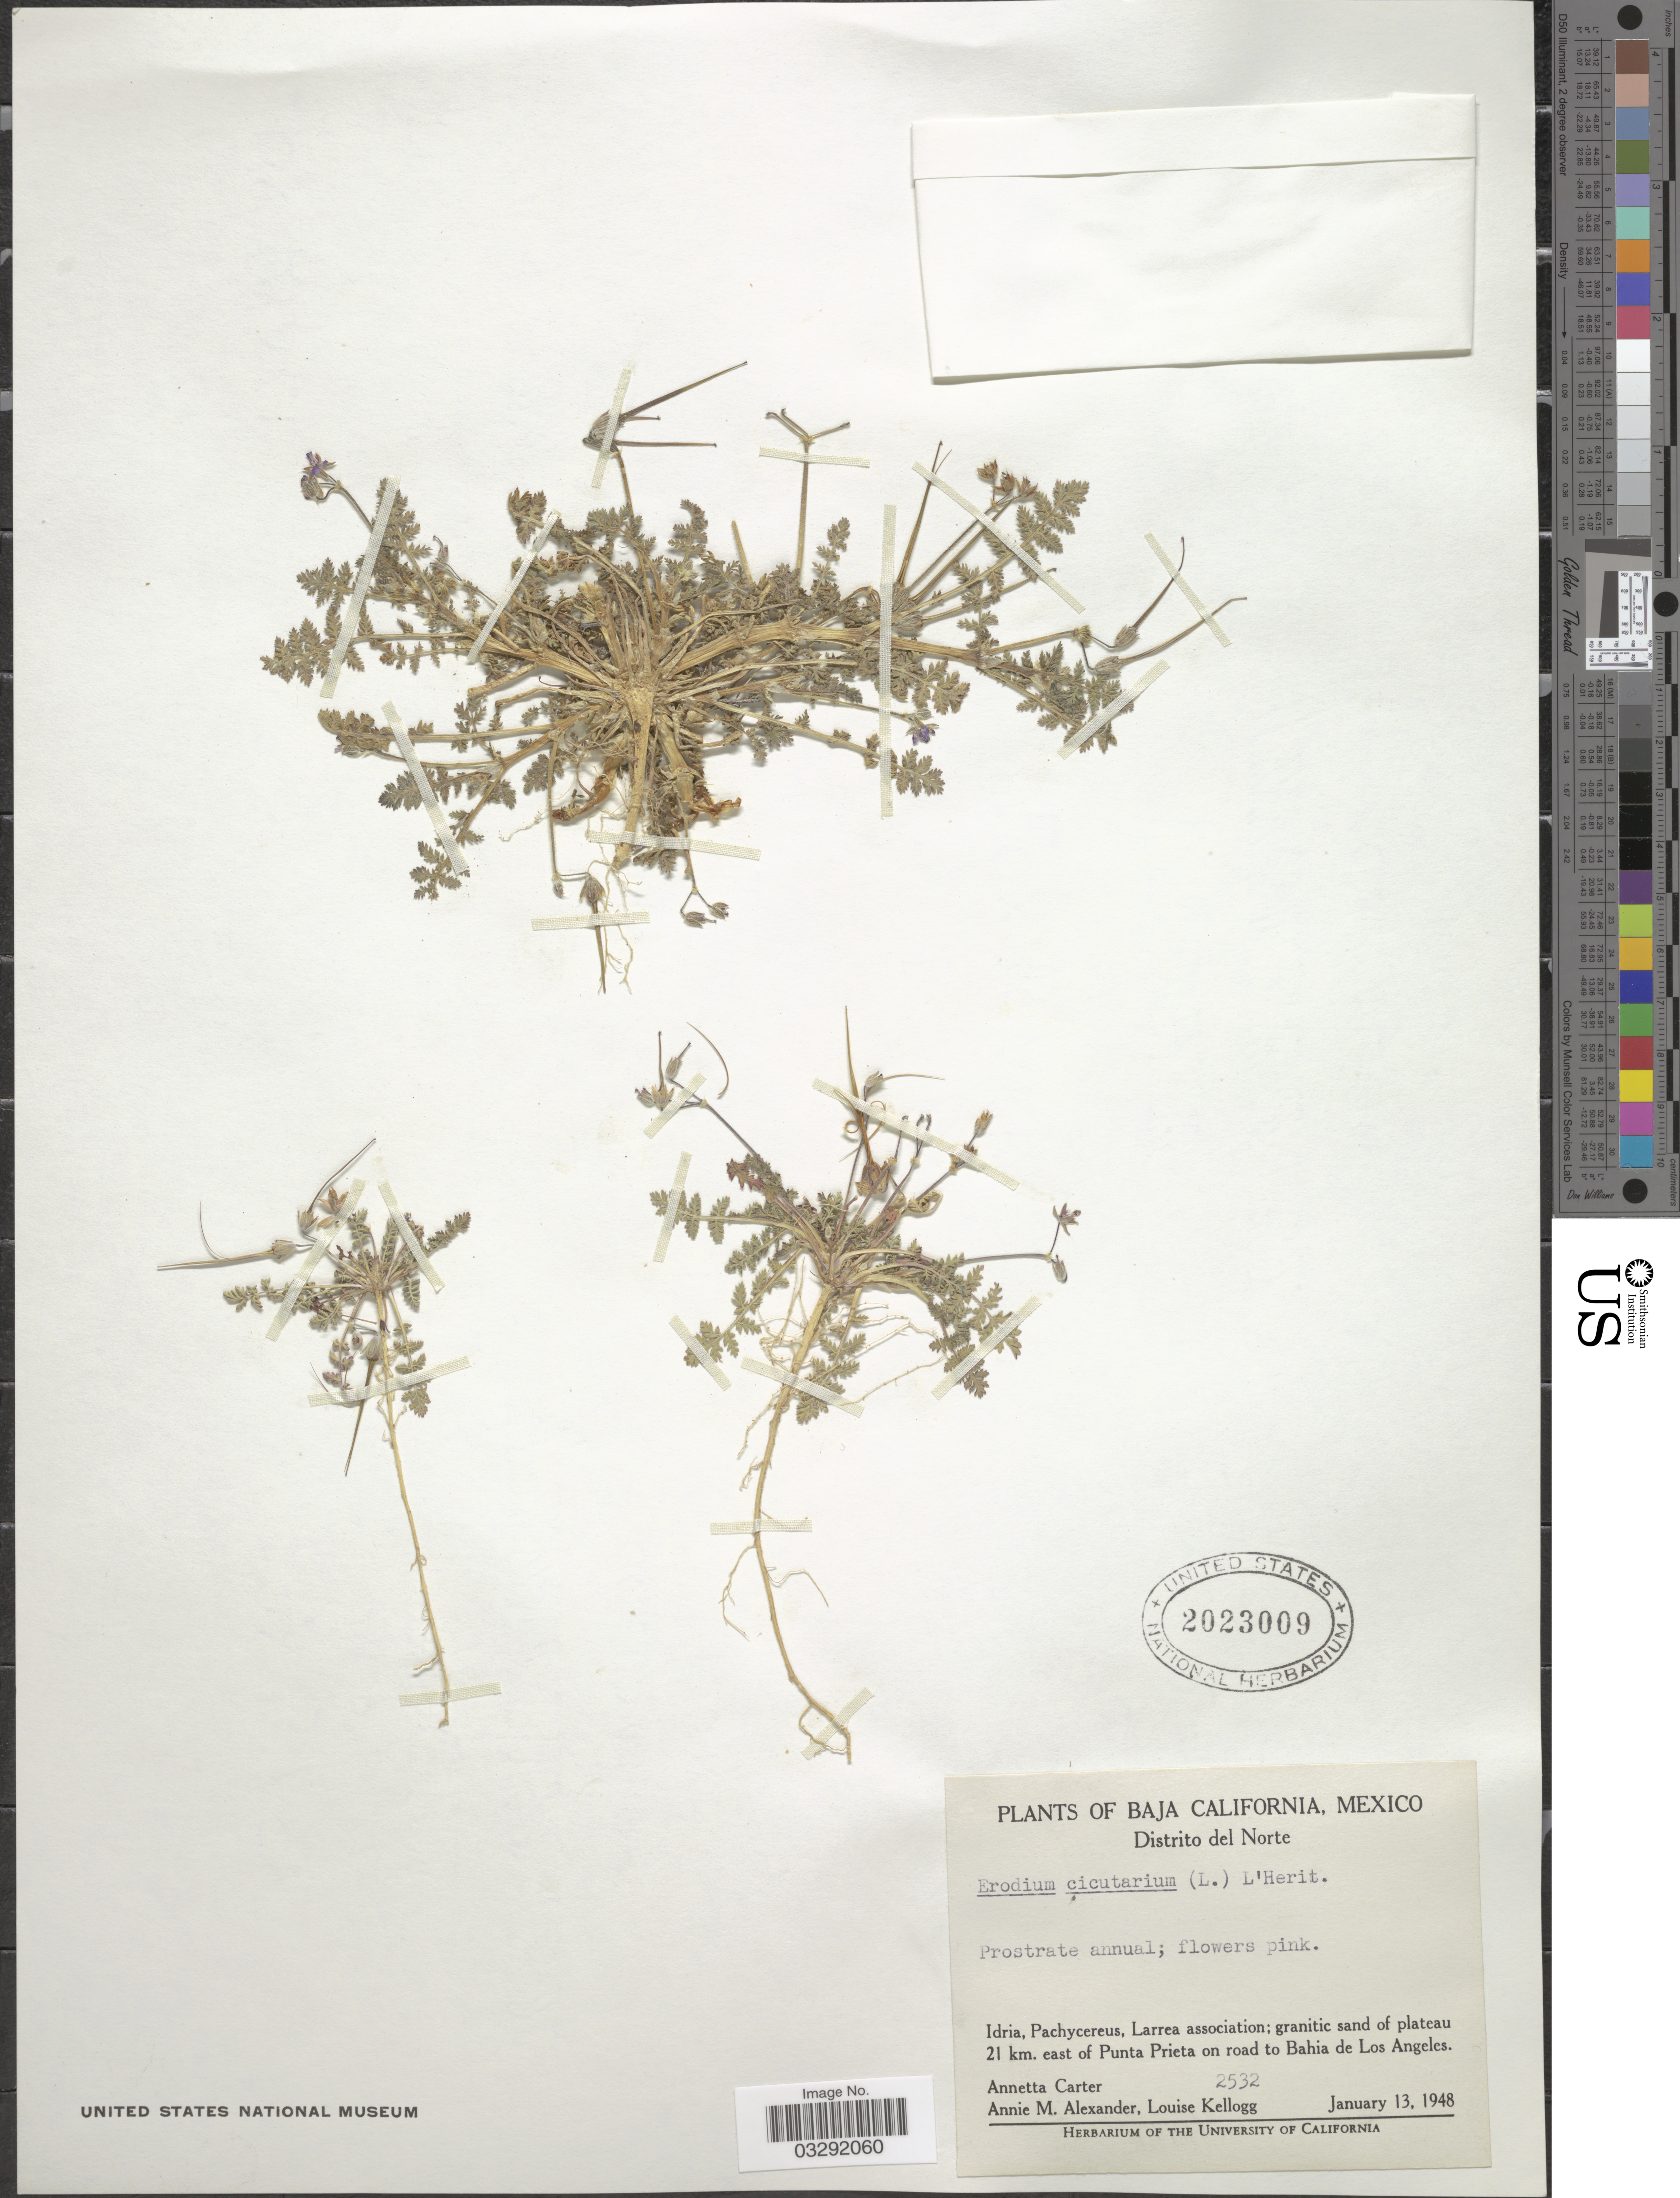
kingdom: Plantae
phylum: Tracheophyta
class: Magnoliopsida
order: Geraniales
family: Geraniaceae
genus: Erodium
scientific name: Erodium cicutarium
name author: (L.) L'Hér.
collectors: A. Carter, A. M. Alexander & L. Kellogg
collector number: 2532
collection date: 1948-01-13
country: Mexico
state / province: Baja California Norte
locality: Distrito del Norte. Plateau 21 km. east of Punta Prieta on road to Bahia de Los Angeles.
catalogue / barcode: US 2023009